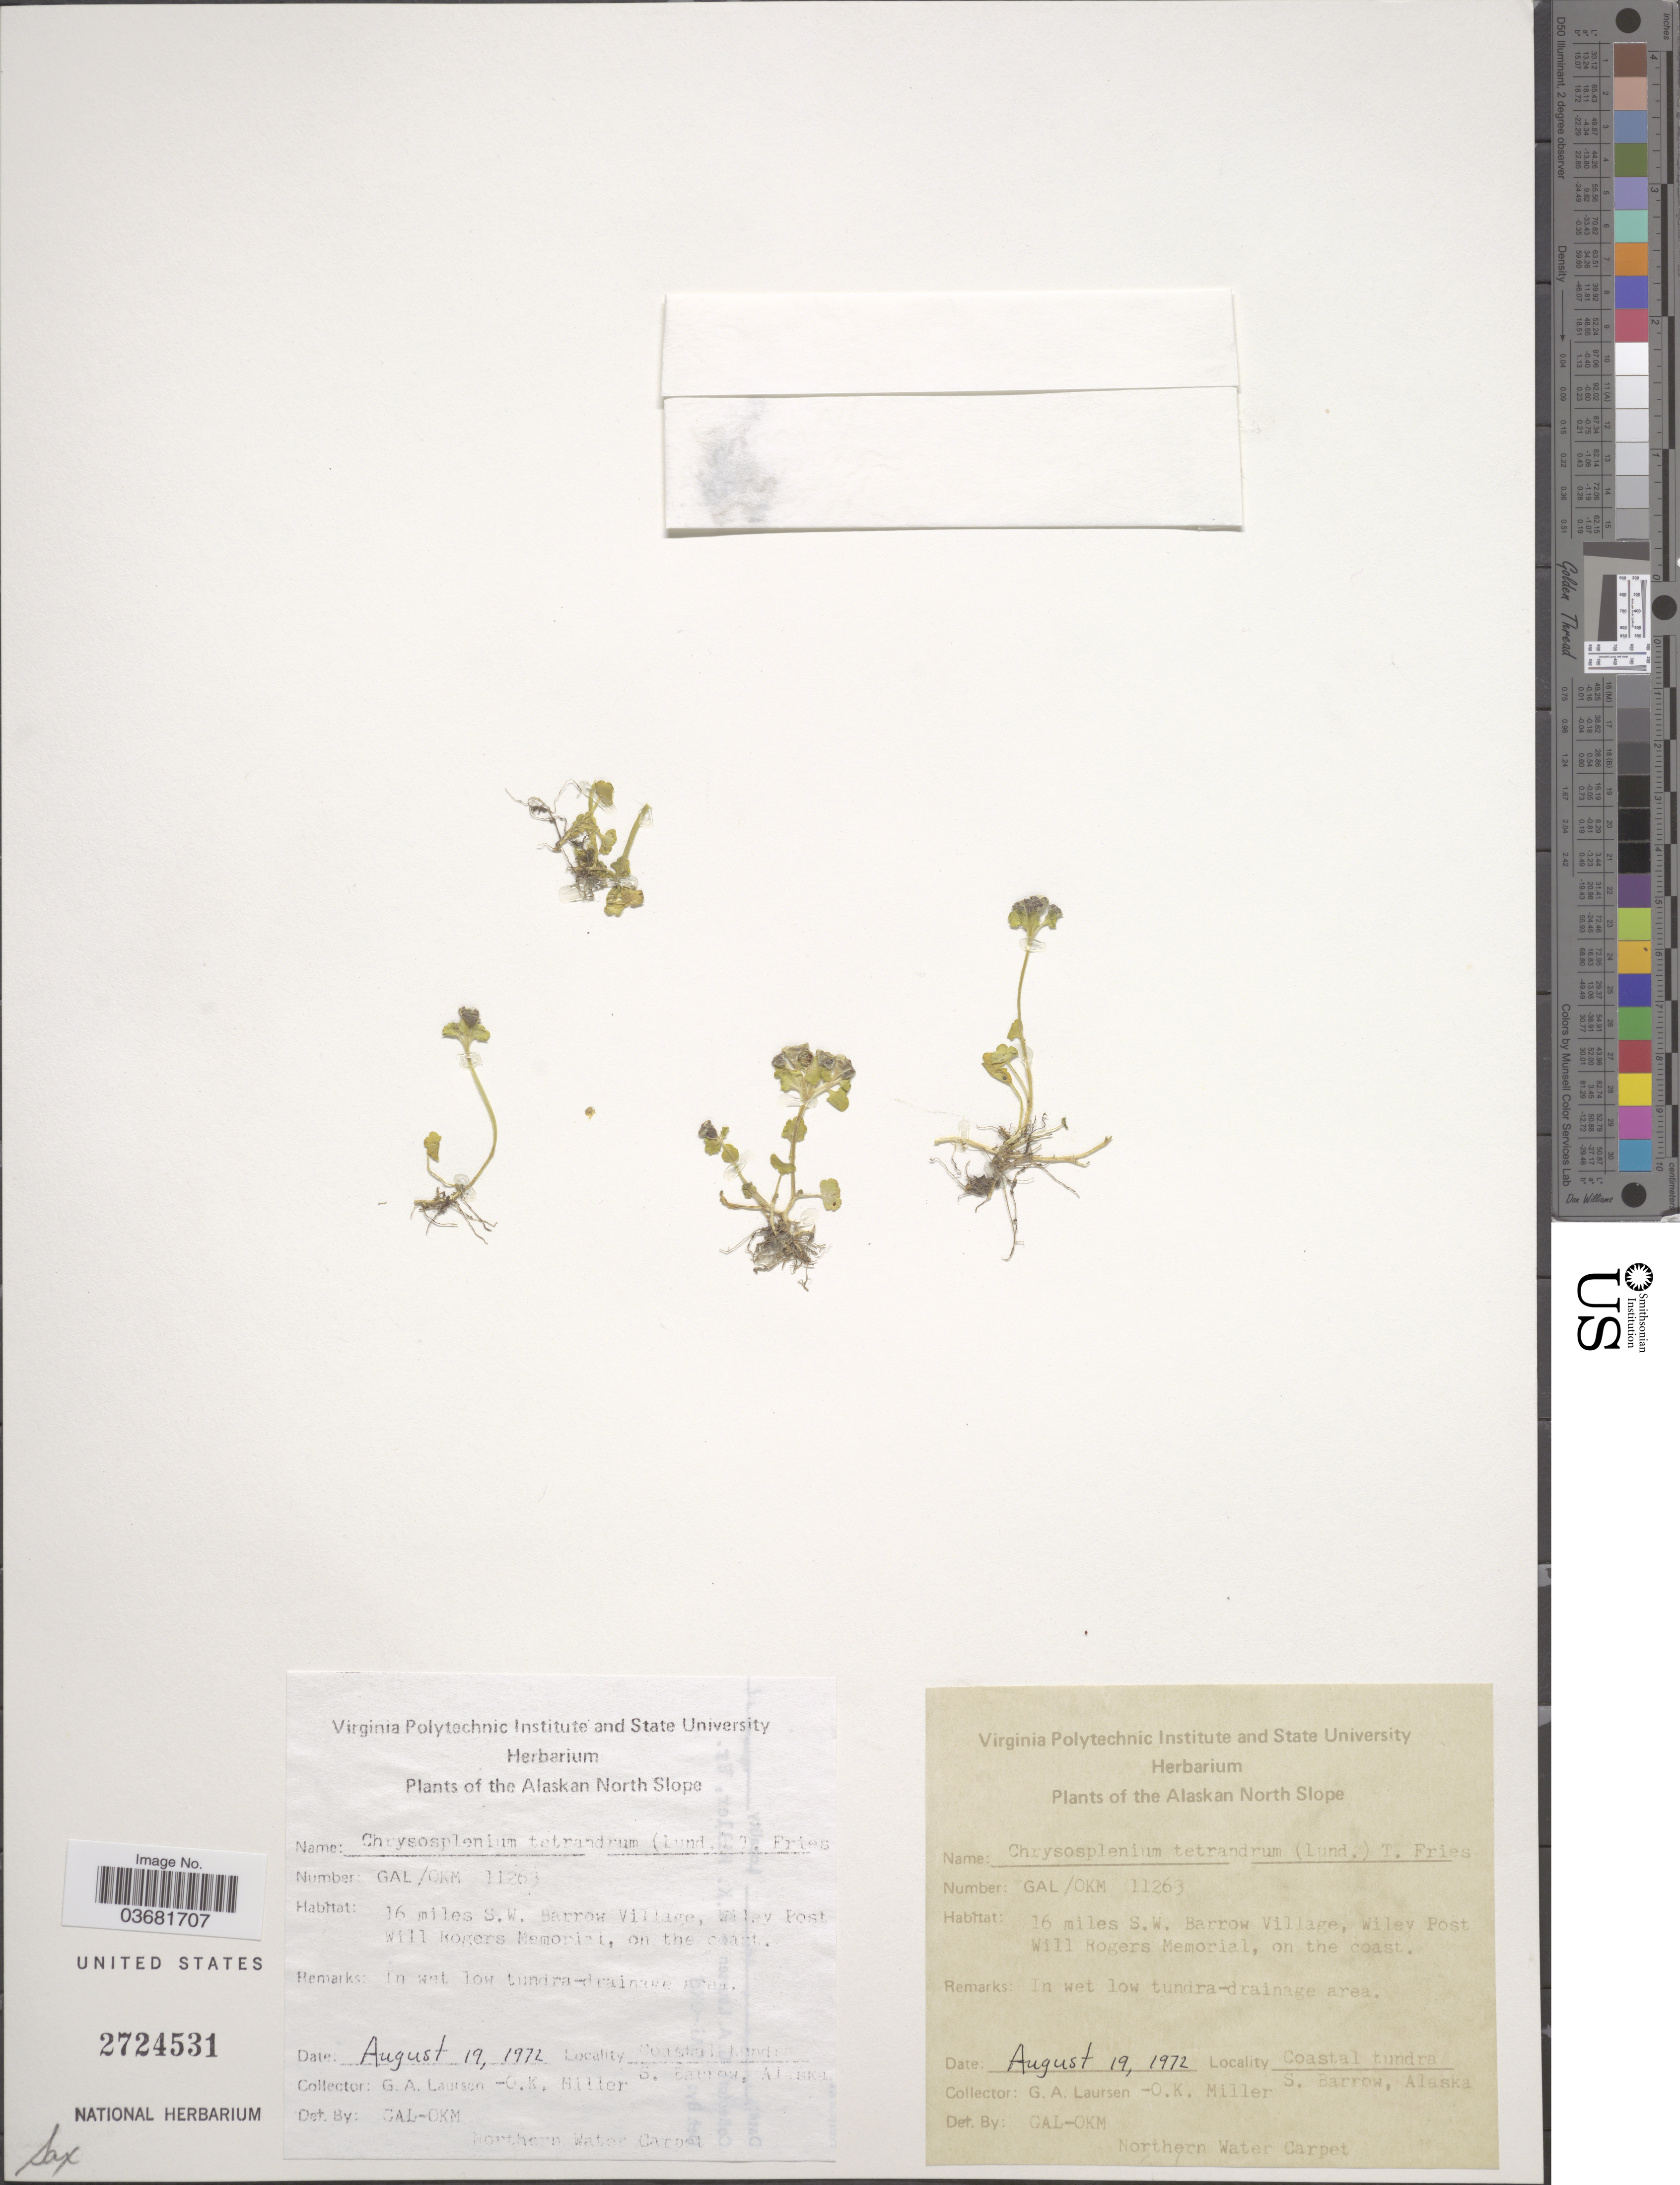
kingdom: Plantae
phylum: Tracheophyta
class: Magnoliopsida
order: Saxifragales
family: Saxifragaceae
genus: Chrysosplenium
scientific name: Chrysosplenium tetrandrum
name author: (N. Lund) Th. Fr.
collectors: G. Laursen & O. Miller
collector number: GAl/OKM 11263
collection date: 1972-08-19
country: United States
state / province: Alaska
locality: The Alaskan North Slope. 16 miles S.W. Barrow Village, Wiley Post Will Rogers Memorial, on the coast. Coastal tundra. S. Barrow. Northern Water Carpet.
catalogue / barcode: US 2742531